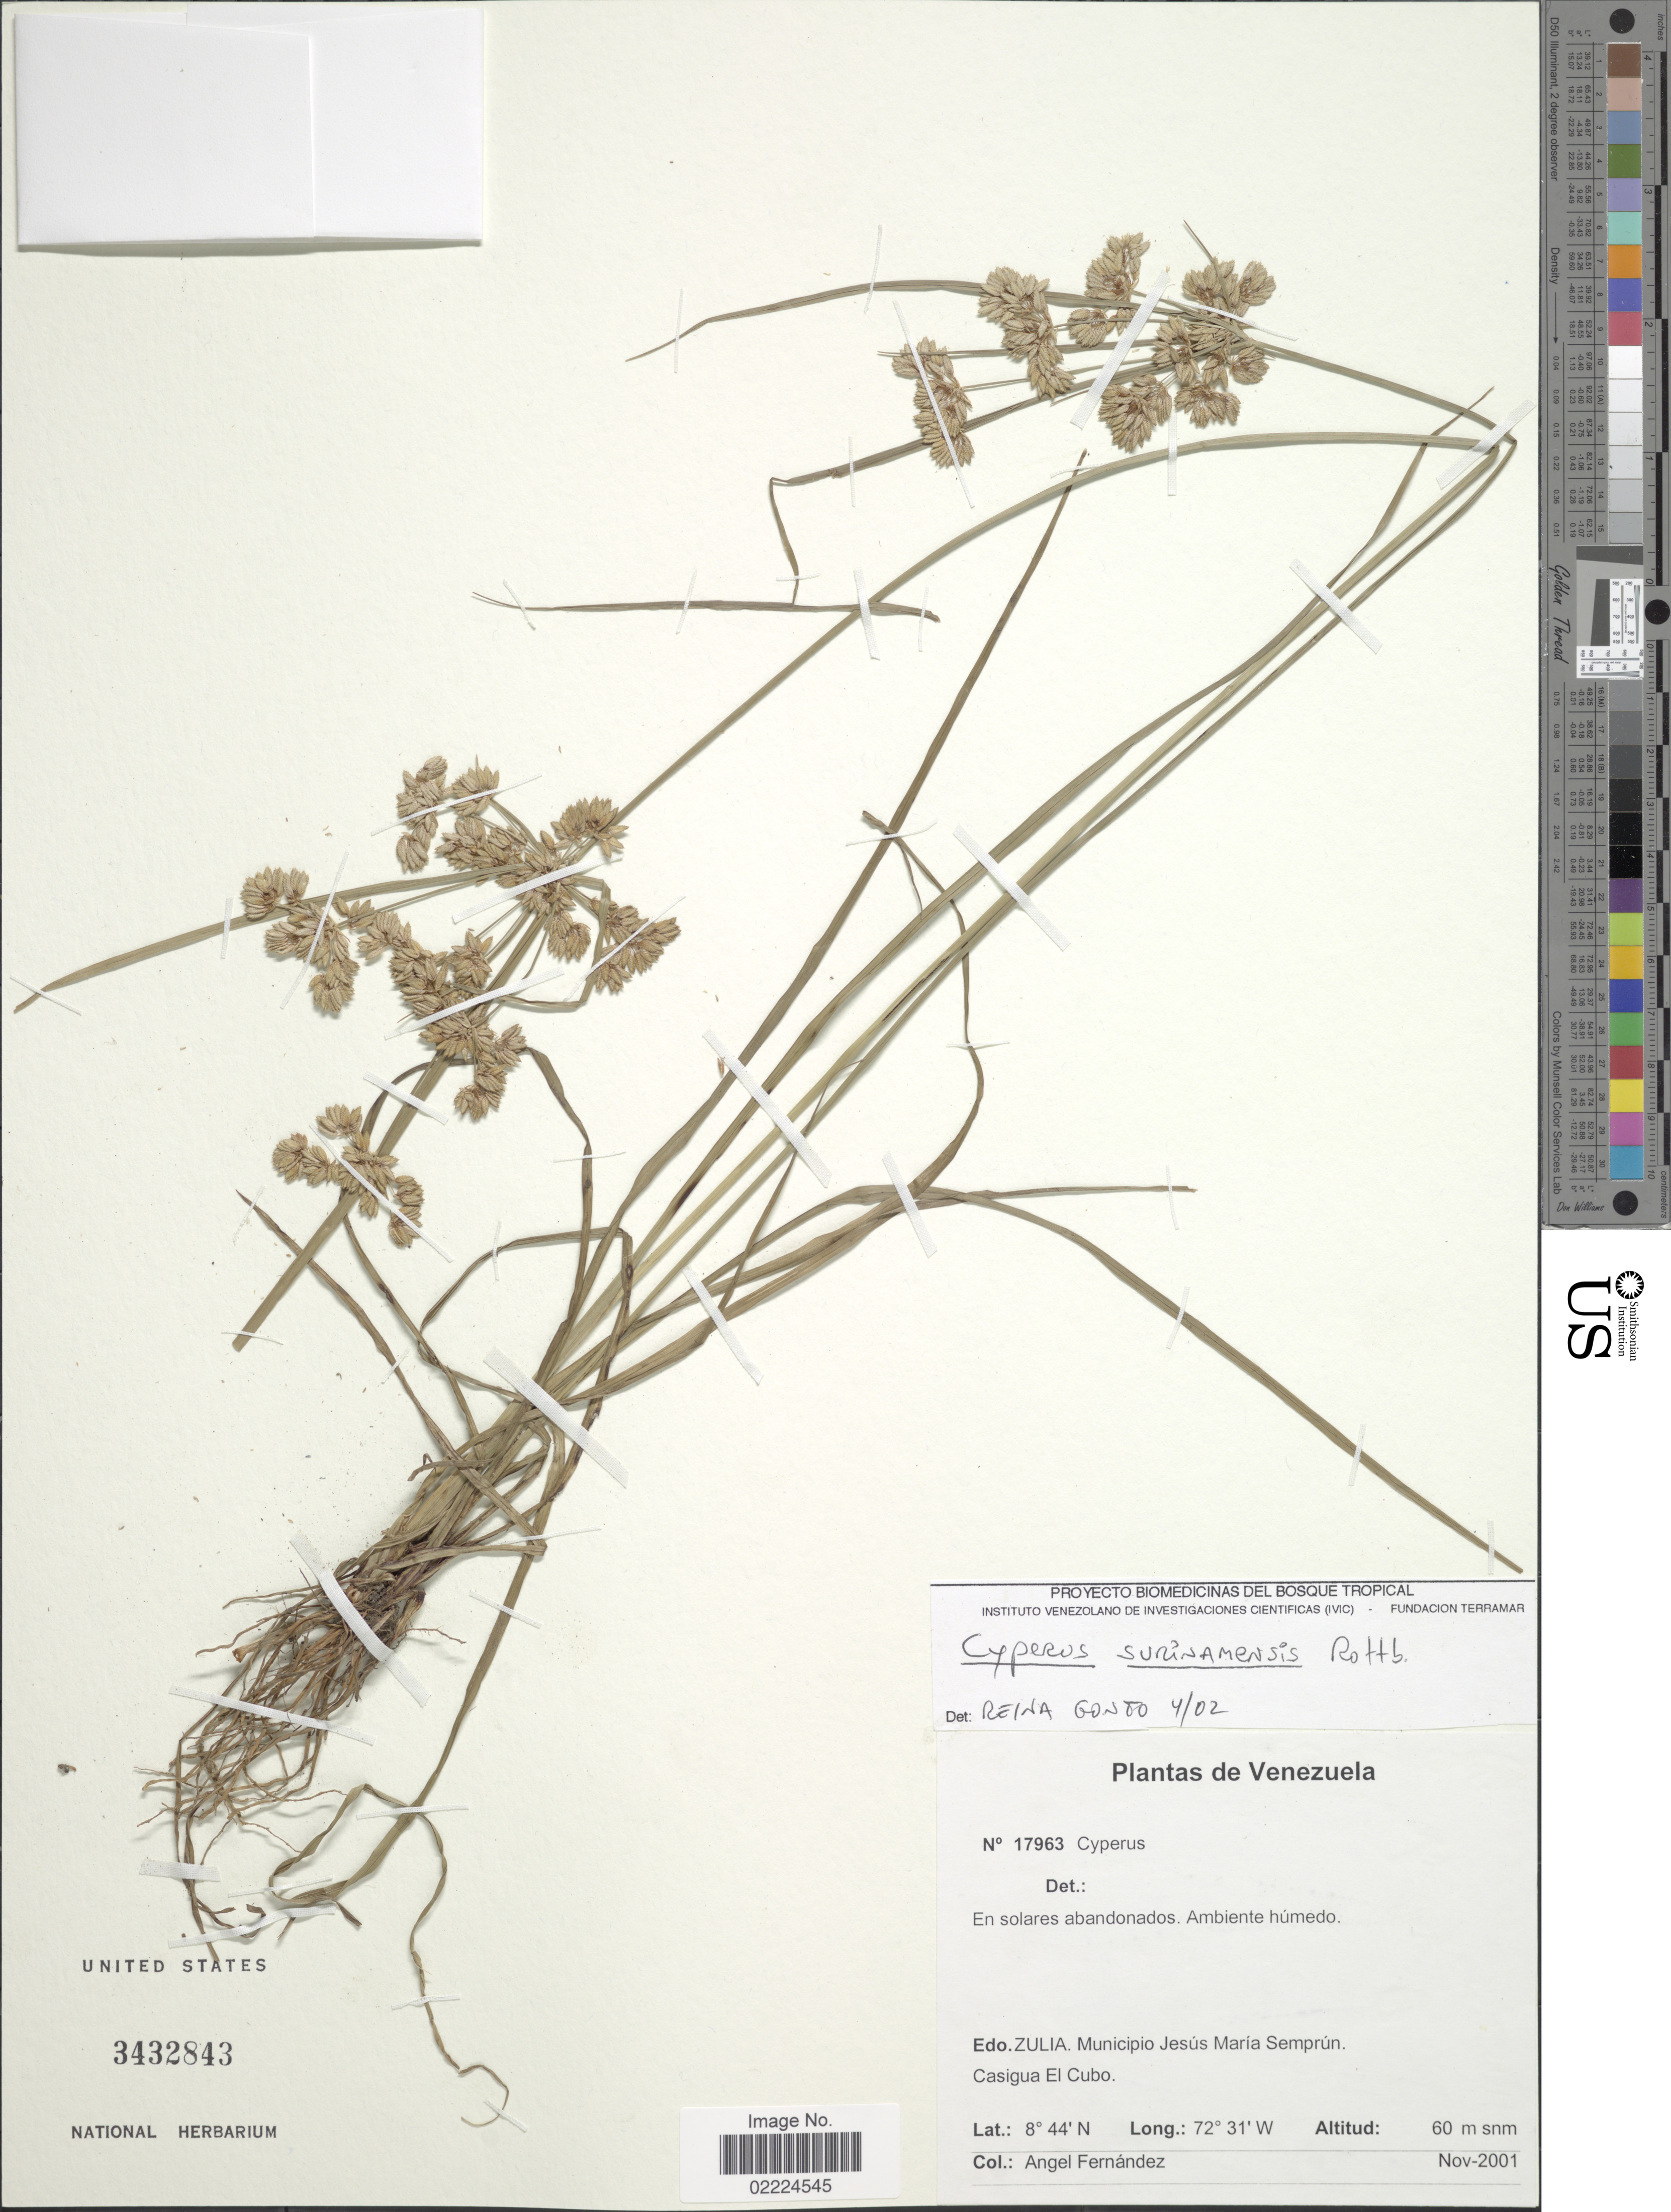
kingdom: Plantae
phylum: Tracheophyta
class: Liliopsida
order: Poales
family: Cyperaceae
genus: Cyperus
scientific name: Cyperus surinamensis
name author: Rottb.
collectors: Á. Fernández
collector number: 17963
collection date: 2001-11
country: Venezuela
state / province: Zulia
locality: Edo. Zulia. Municipio Jesus Maria Semprun. Casigua El Cubo.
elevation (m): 60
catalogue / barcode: US 3432843